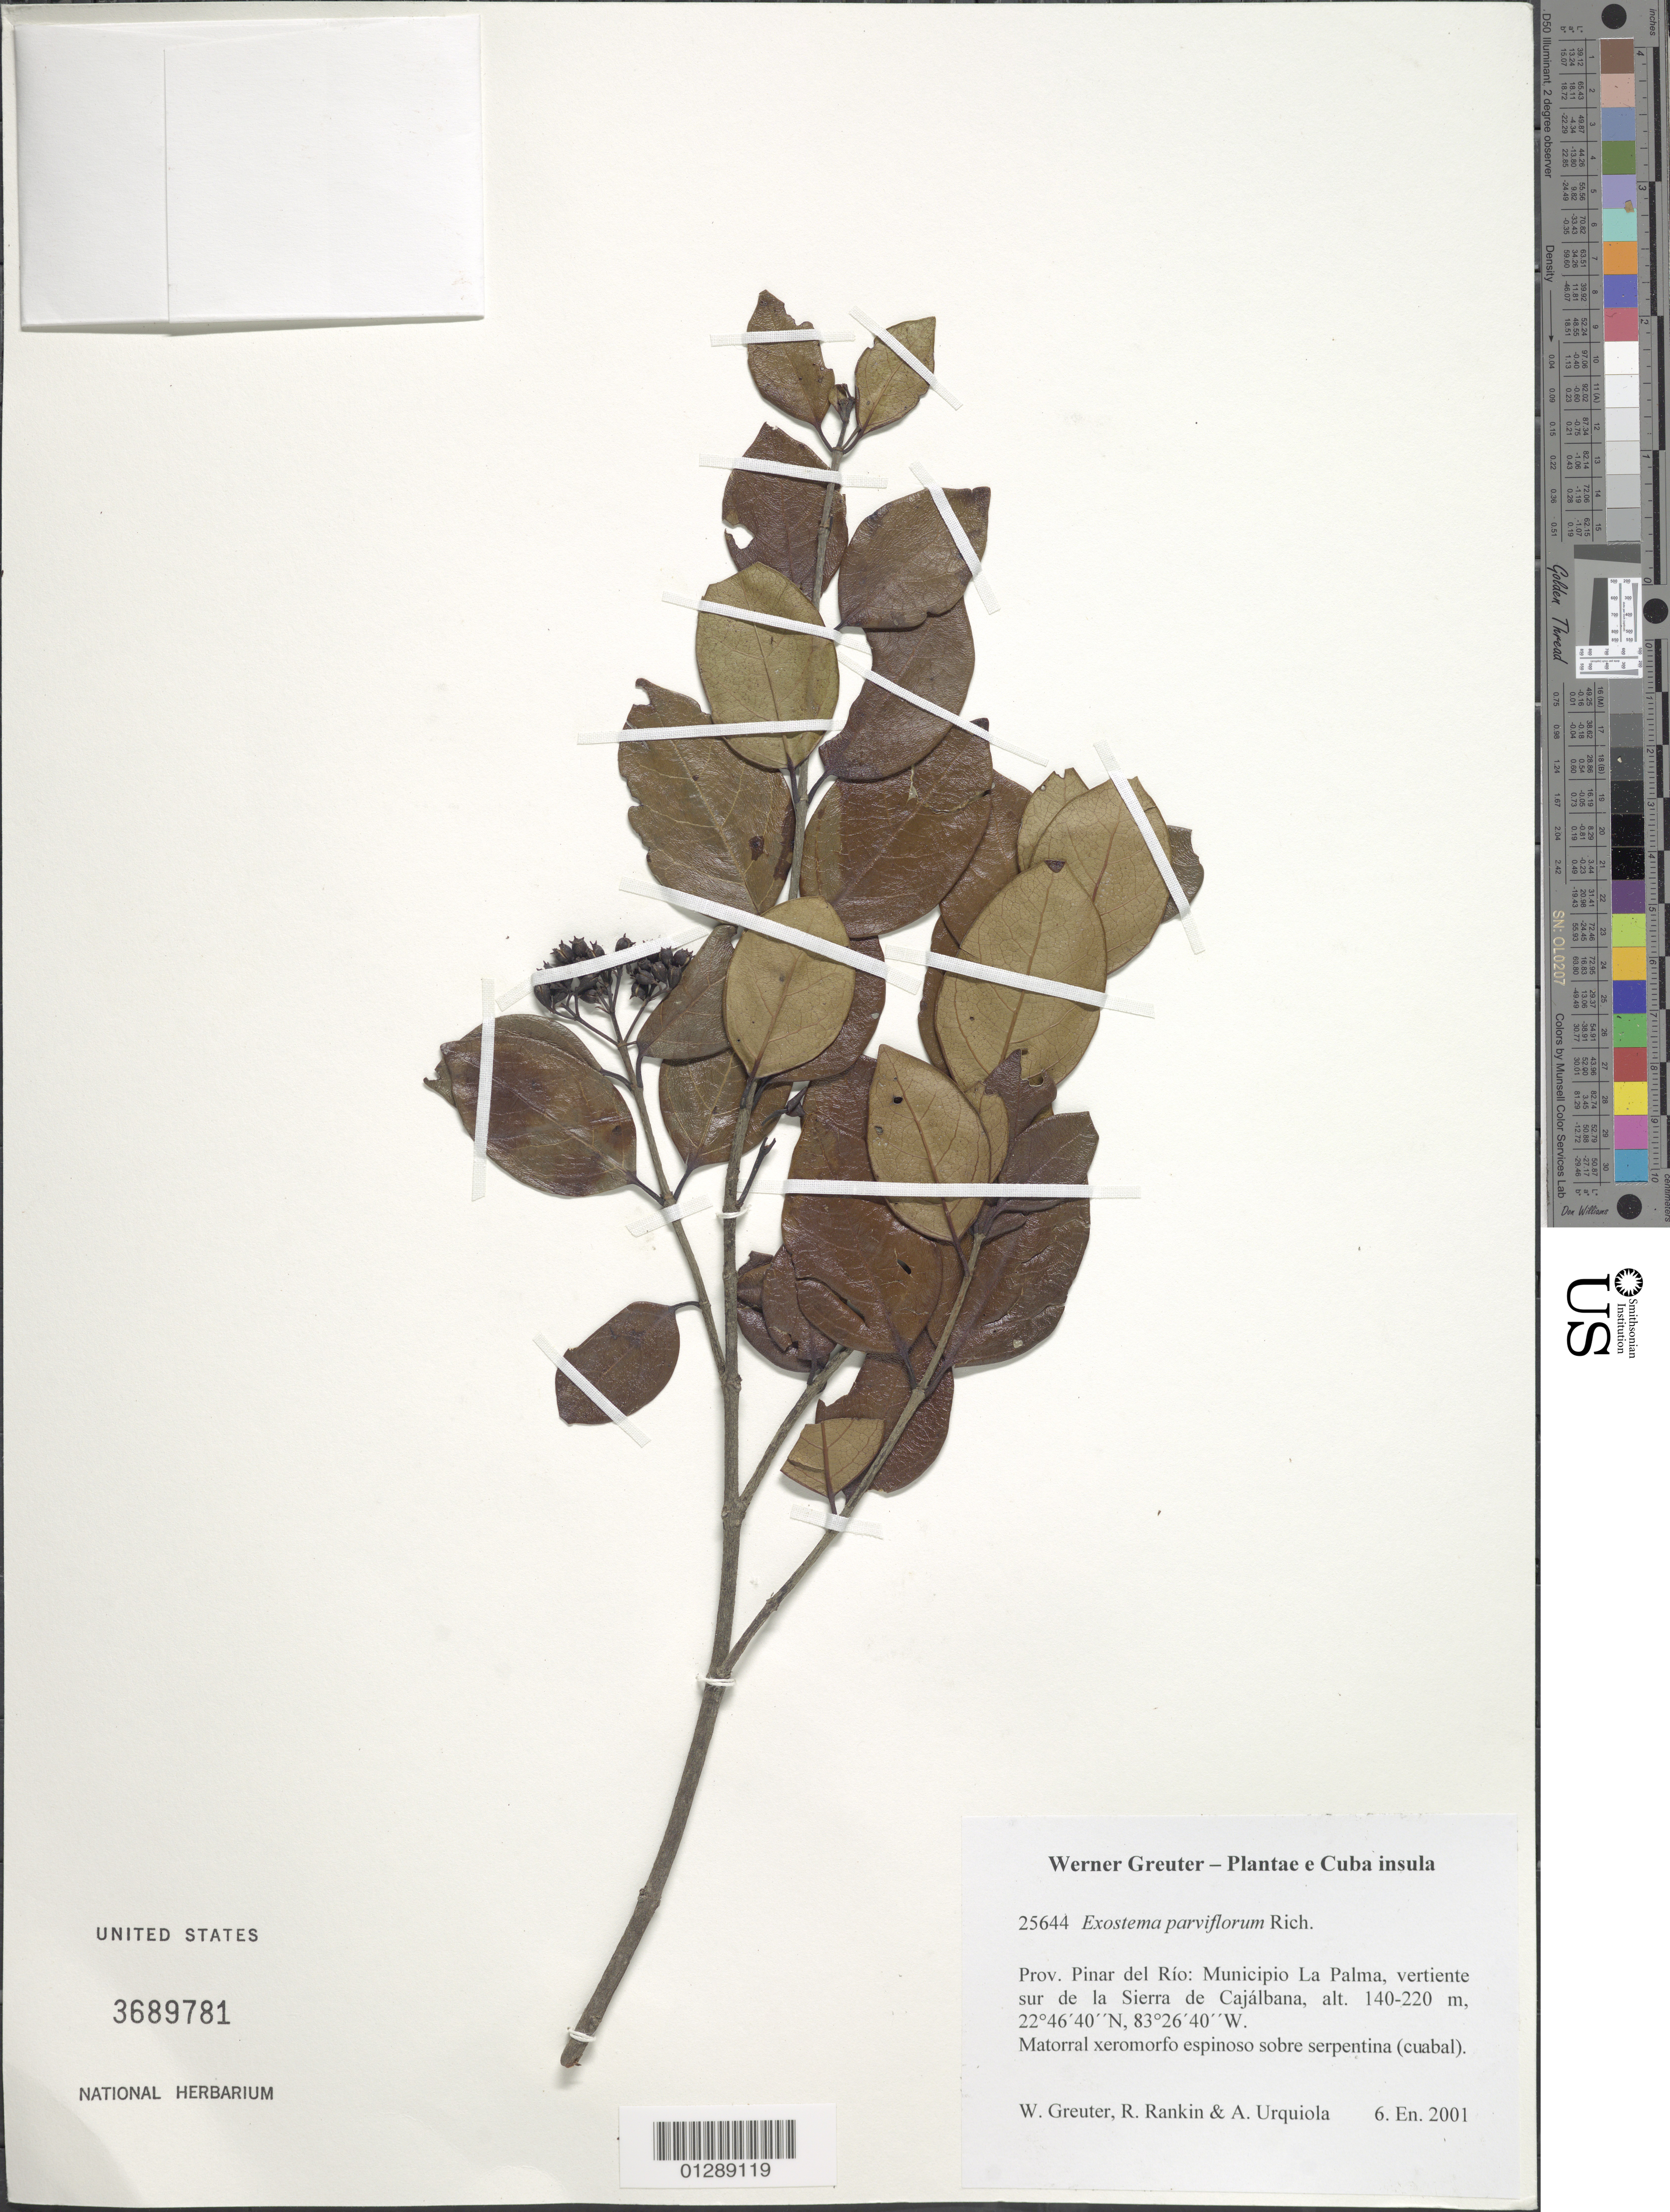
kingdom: Plantae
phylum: Tracheophyta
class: Magnoliopsida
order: Gentianales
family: Rubiaceae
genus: Exostema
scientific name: Exostema parviflorum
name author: A. Rich. ex Humb. & Bonpl.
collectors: W. R. Greuter, R. Rankin Rodriguez & A. Urquiola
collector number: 25644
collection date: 2001-01-06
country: Cuba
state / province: Pinar del Rio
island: Cuba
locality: Municipio La Palma, vertiente sur de la Sierra de Cajálbana.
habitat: Matorral xermorfo espinoso sobre serpentina (Cuabal).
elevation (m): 140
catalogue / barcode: US 3689781